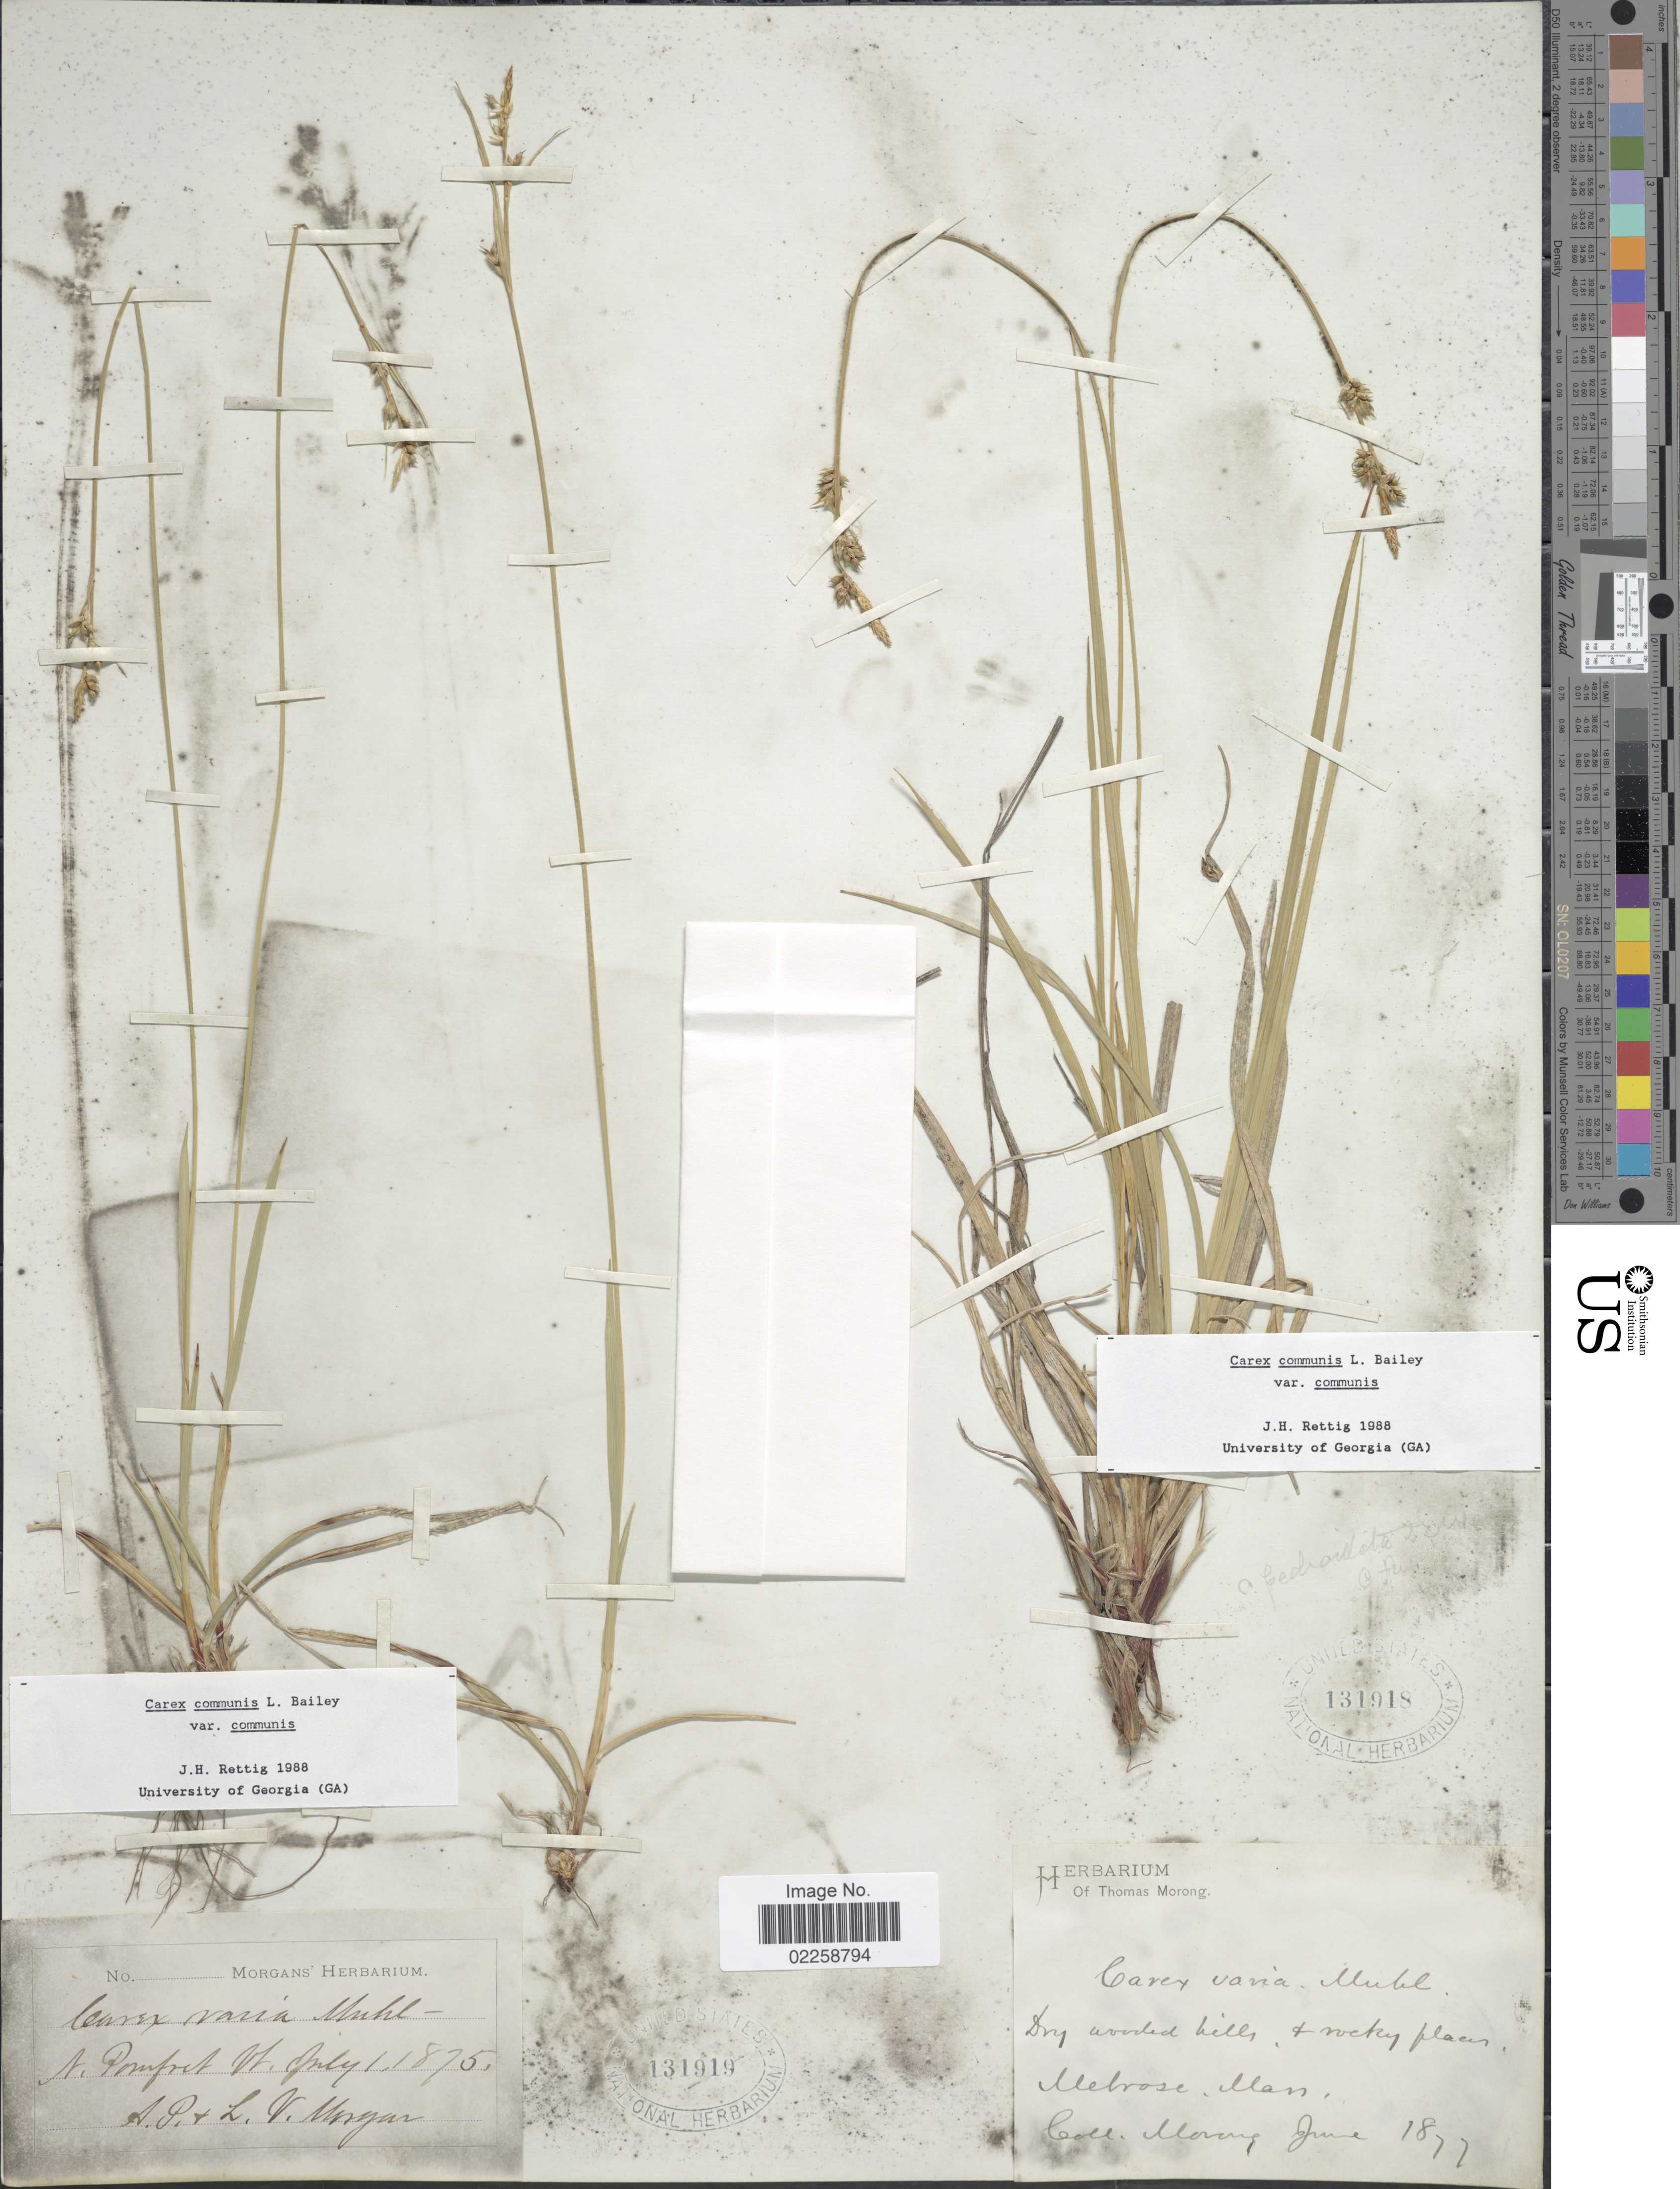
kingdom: Plantae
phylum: Tracheophyta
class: Liliopsida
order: Poales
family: Cyperaceae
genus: Carex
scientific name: Carex communis var. communis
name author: L.H. Bailey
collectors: A. Morgan & L. Morgan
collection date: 1875-07-01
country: United States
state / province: Vermont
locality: N. Pomfort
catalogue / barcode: US 131919